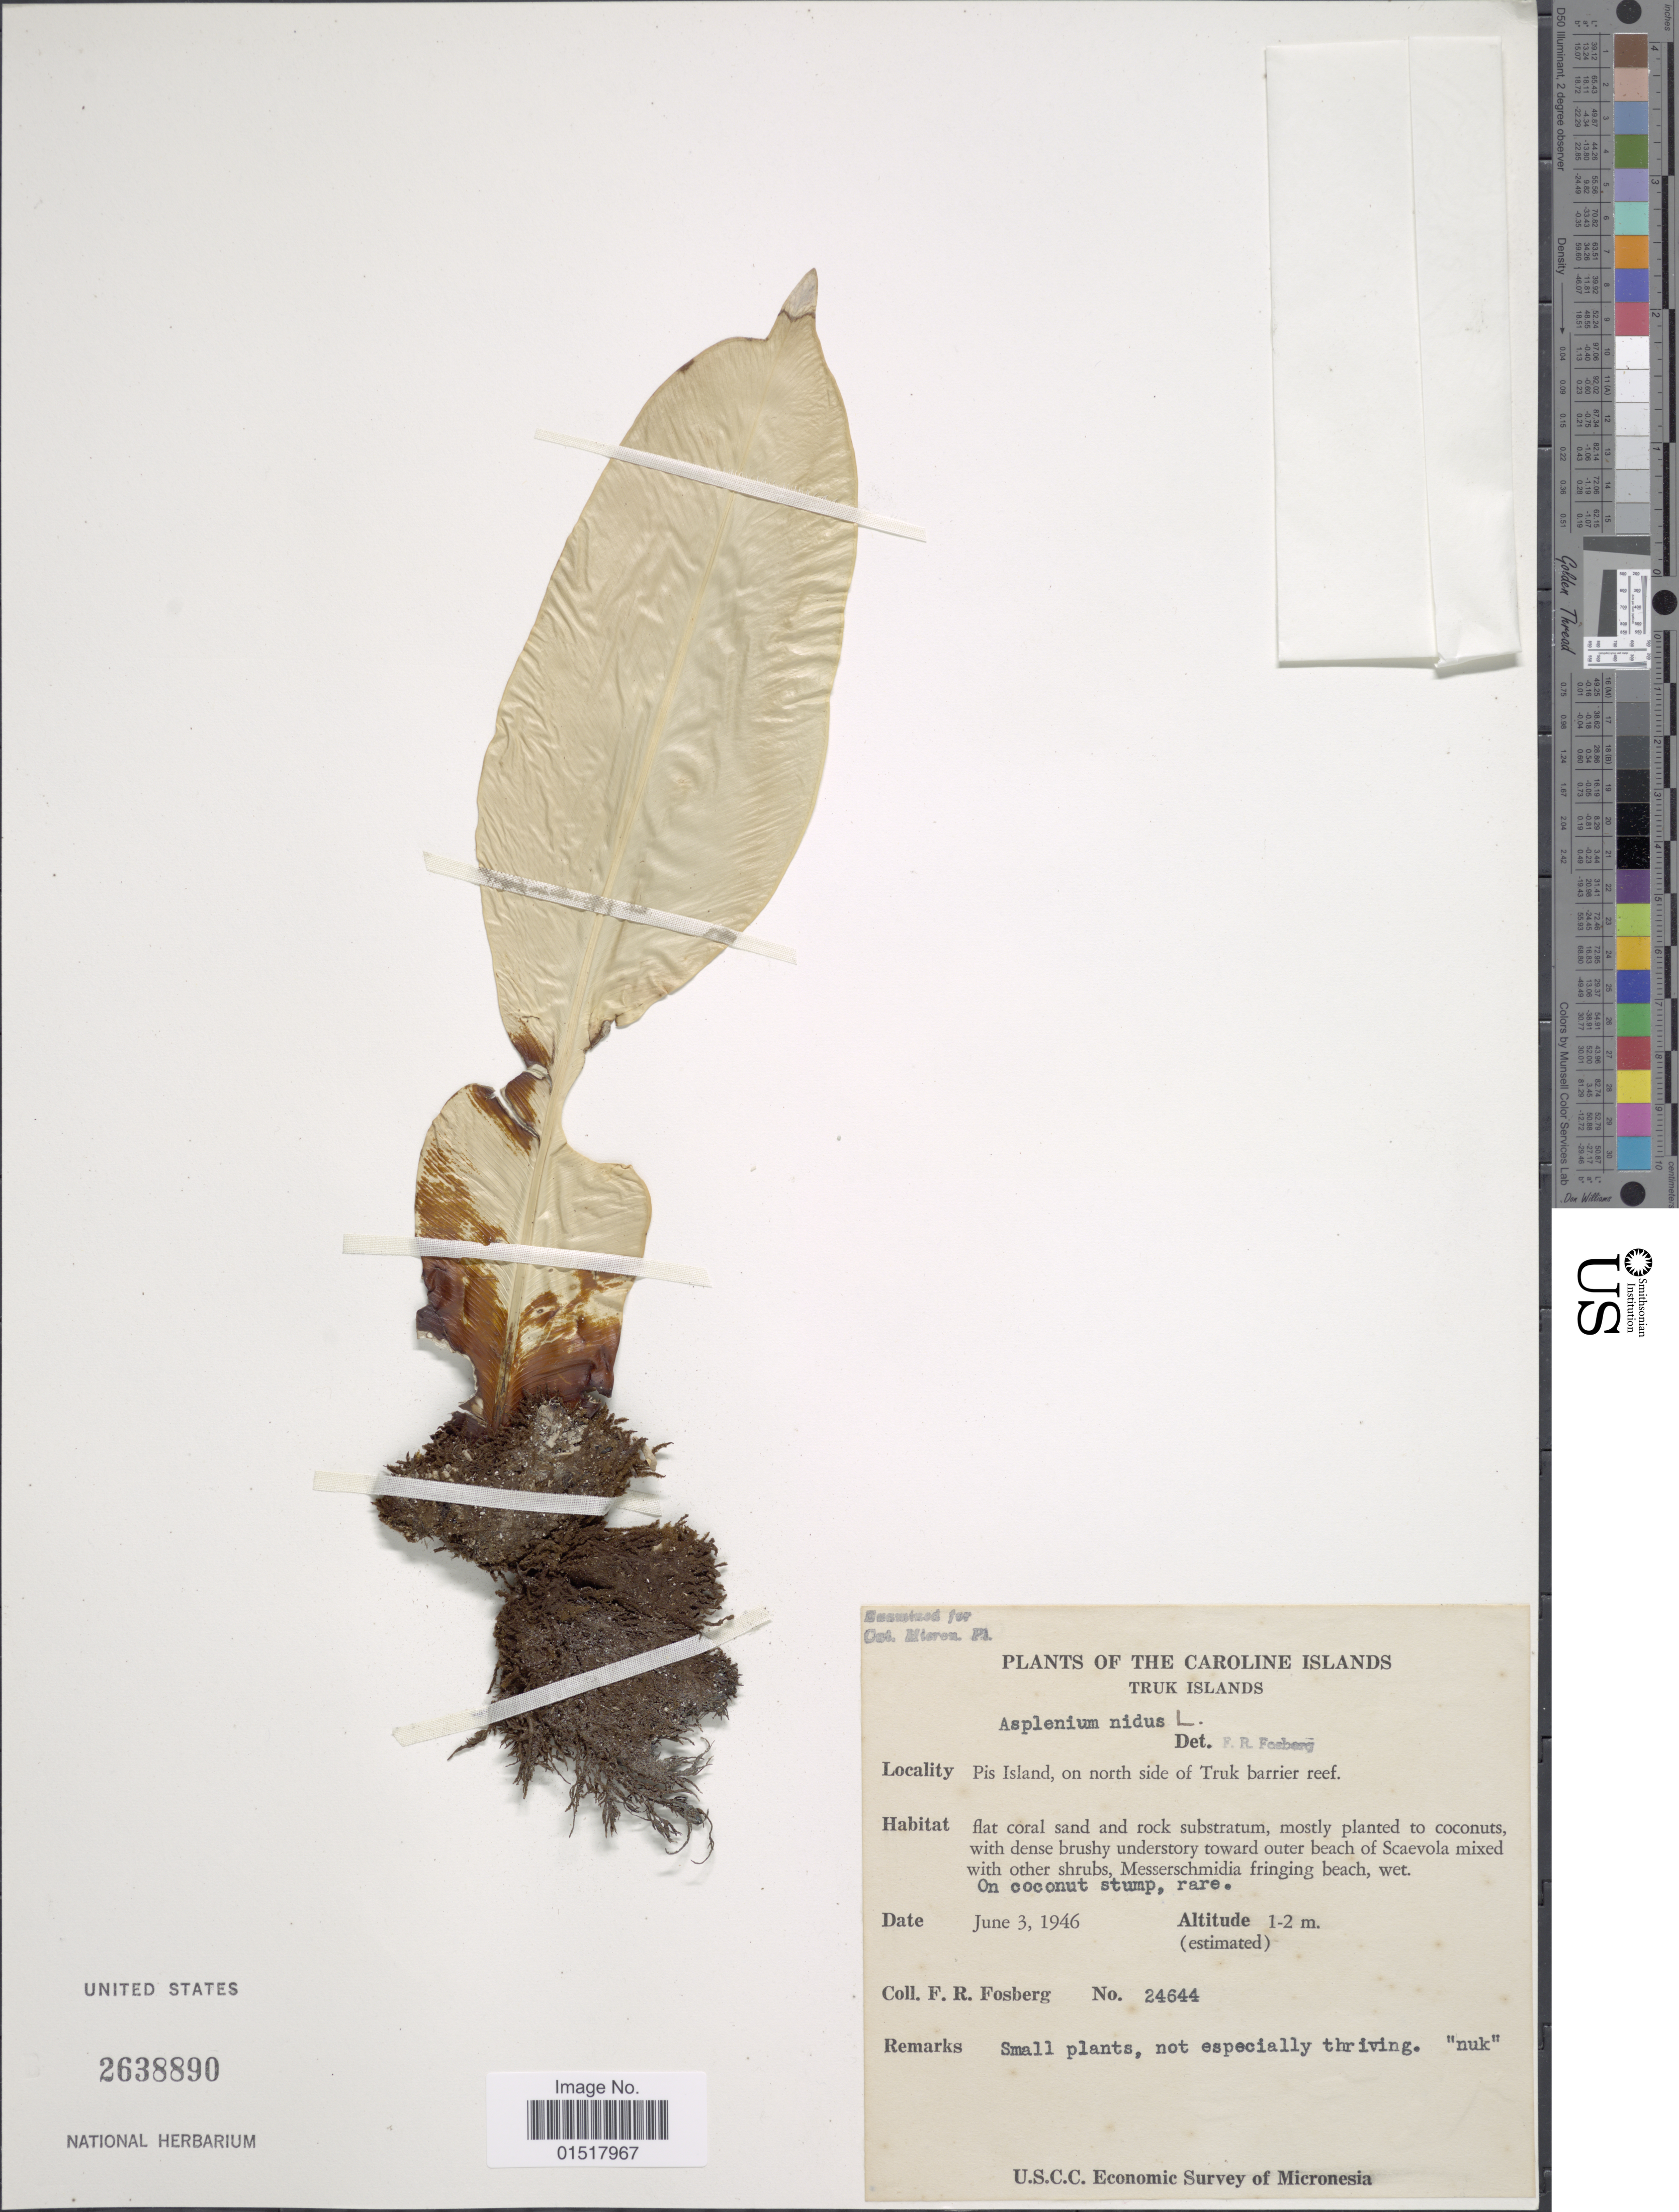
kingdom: Plantae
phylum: Tracheophyta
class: Polypodiopsida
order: Polypodiales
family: Aspleniaceae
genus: Asplenium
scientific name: Asplenium nidus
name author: L.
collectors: F. R. Fosberg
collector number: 24644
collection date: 1946-06-03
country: Micronesia, Federated States of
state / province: Truk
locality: Caroline Islands. Truk Islands. Pis Island, on north side of Truk barrier reef.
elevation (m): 1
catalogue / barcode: US 2638890